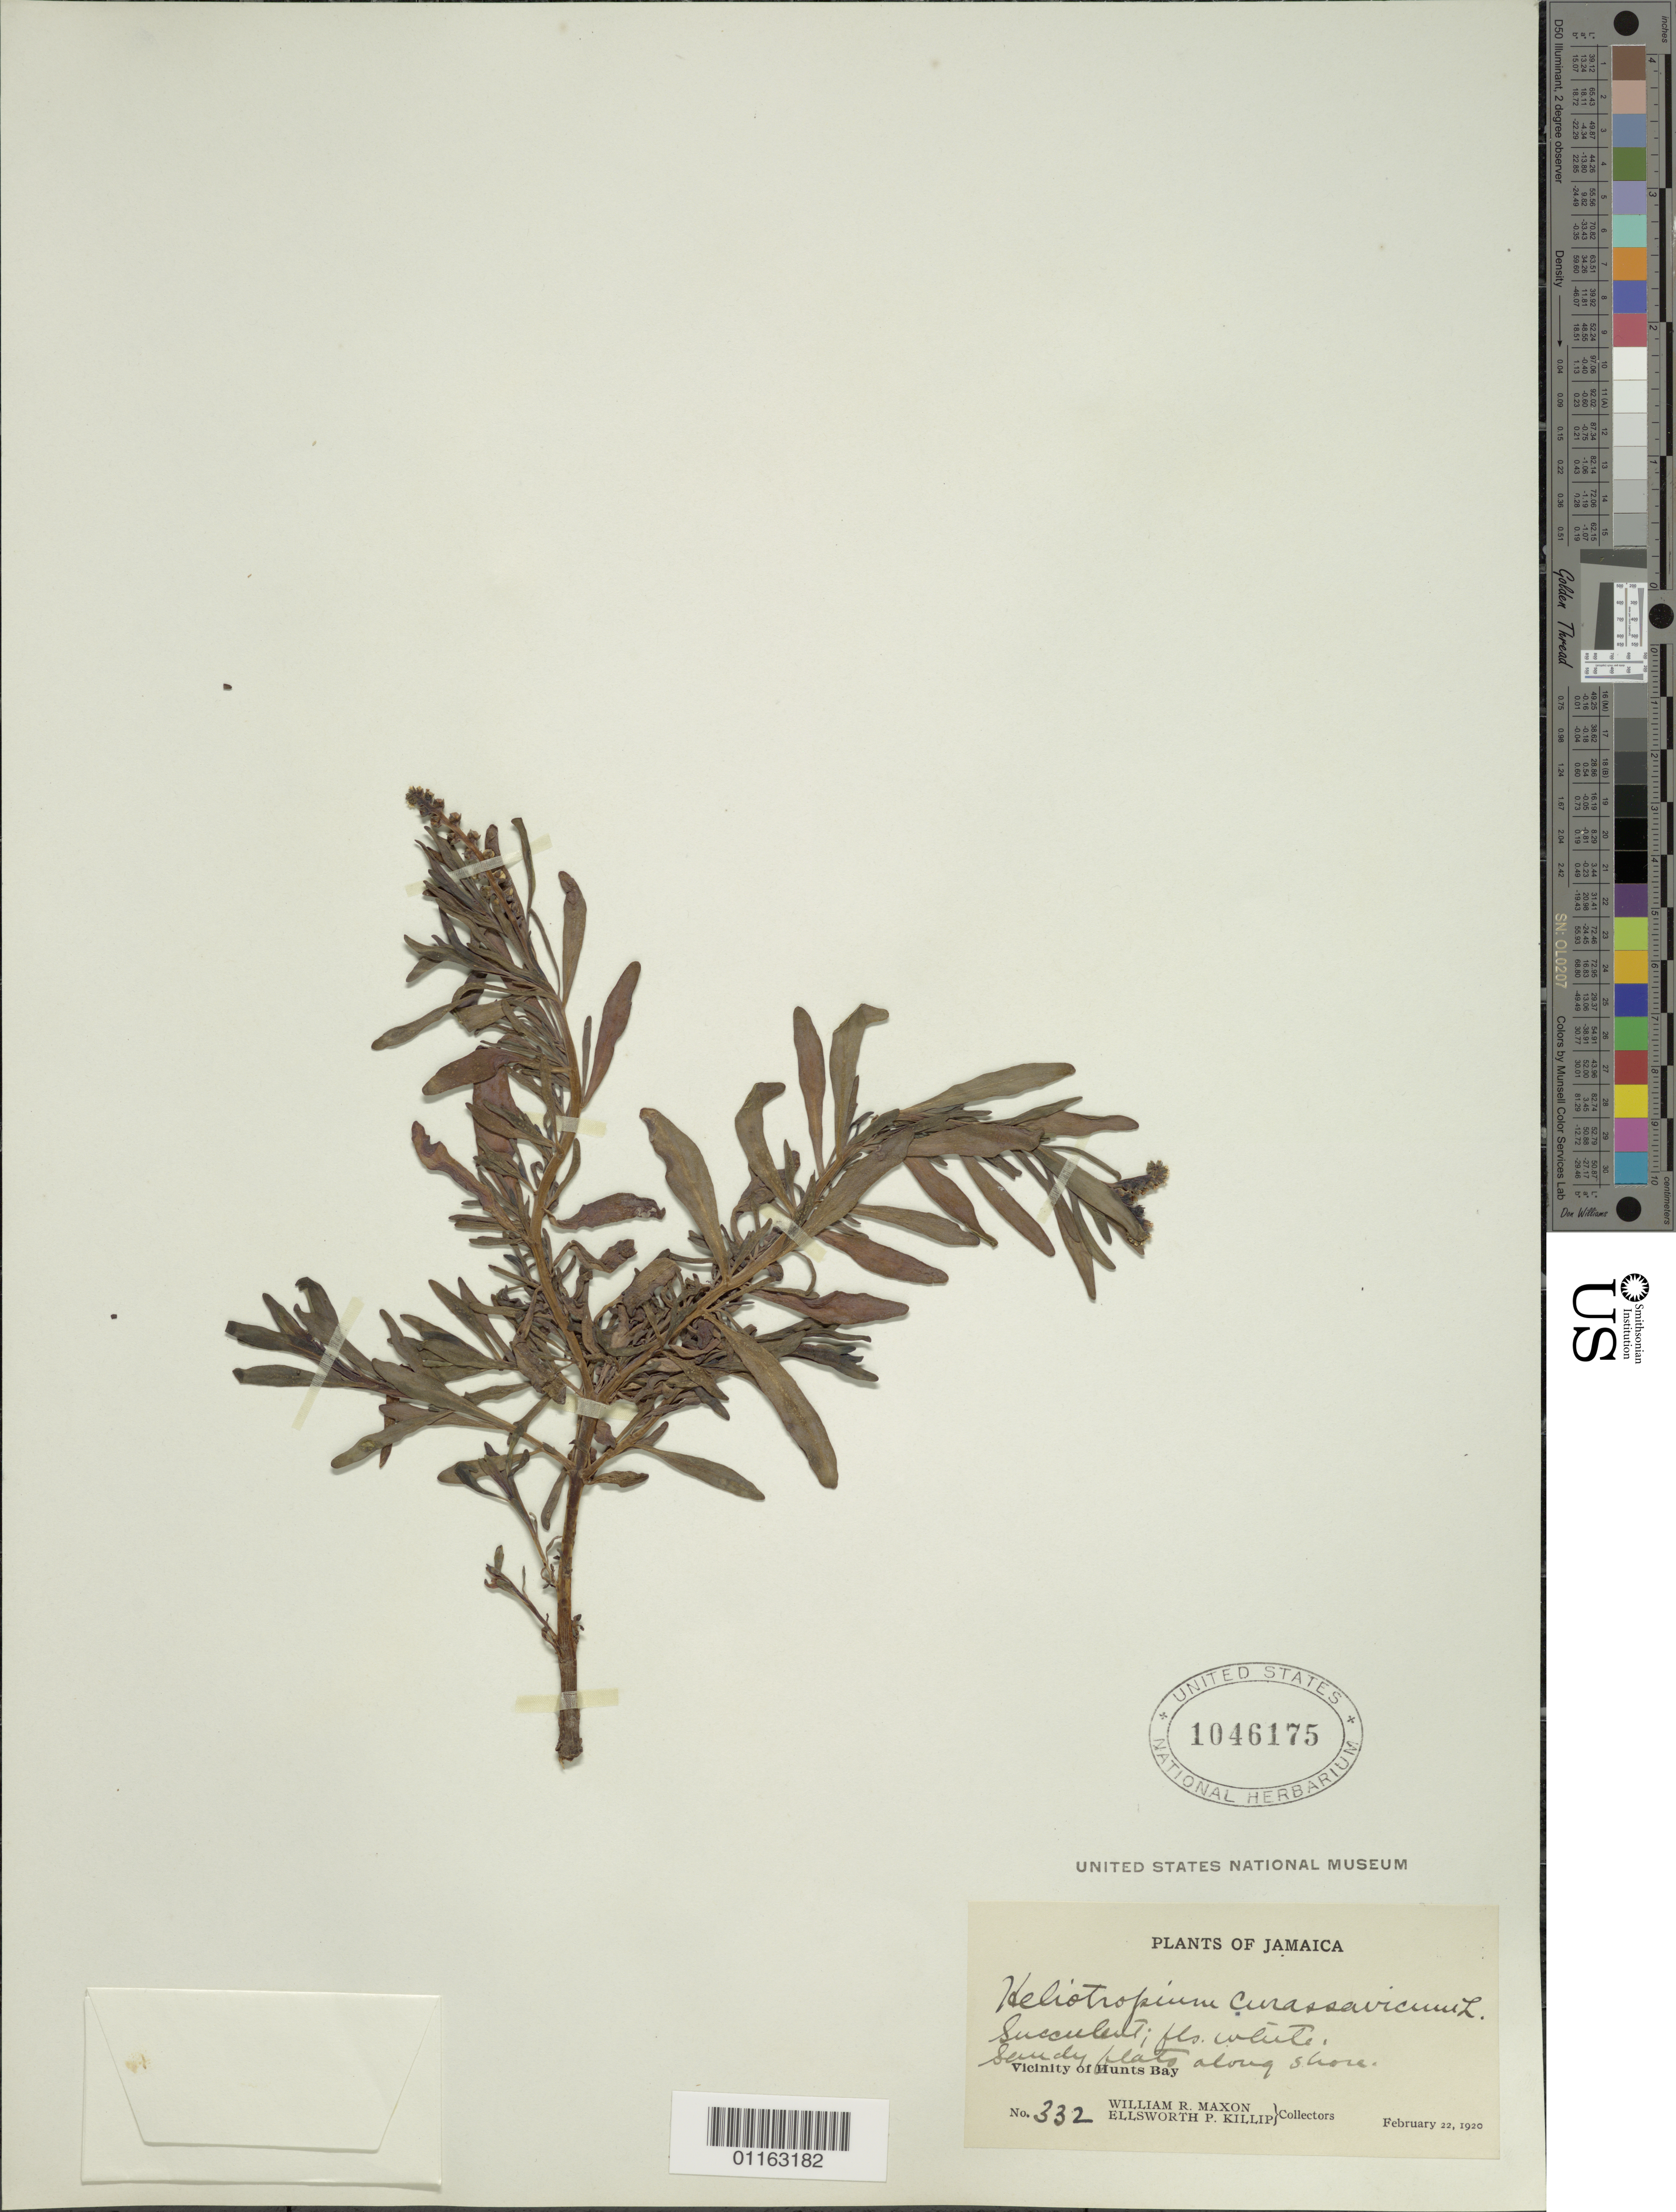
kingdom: Plantae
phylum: Tracheophyta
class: Magnoliopsida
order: Boraginales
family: Heliotropiaceae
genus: Heliotropium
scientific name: Heliotropium curassavicum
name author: L.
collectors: W. R. Maxon & E. P. Killip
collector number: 332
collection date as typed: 22 Feb 1920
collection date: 1920-02-22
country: Jamaica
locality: Vicinity of Hunts Bay; sandy flats along shore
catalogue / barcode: US 1046175